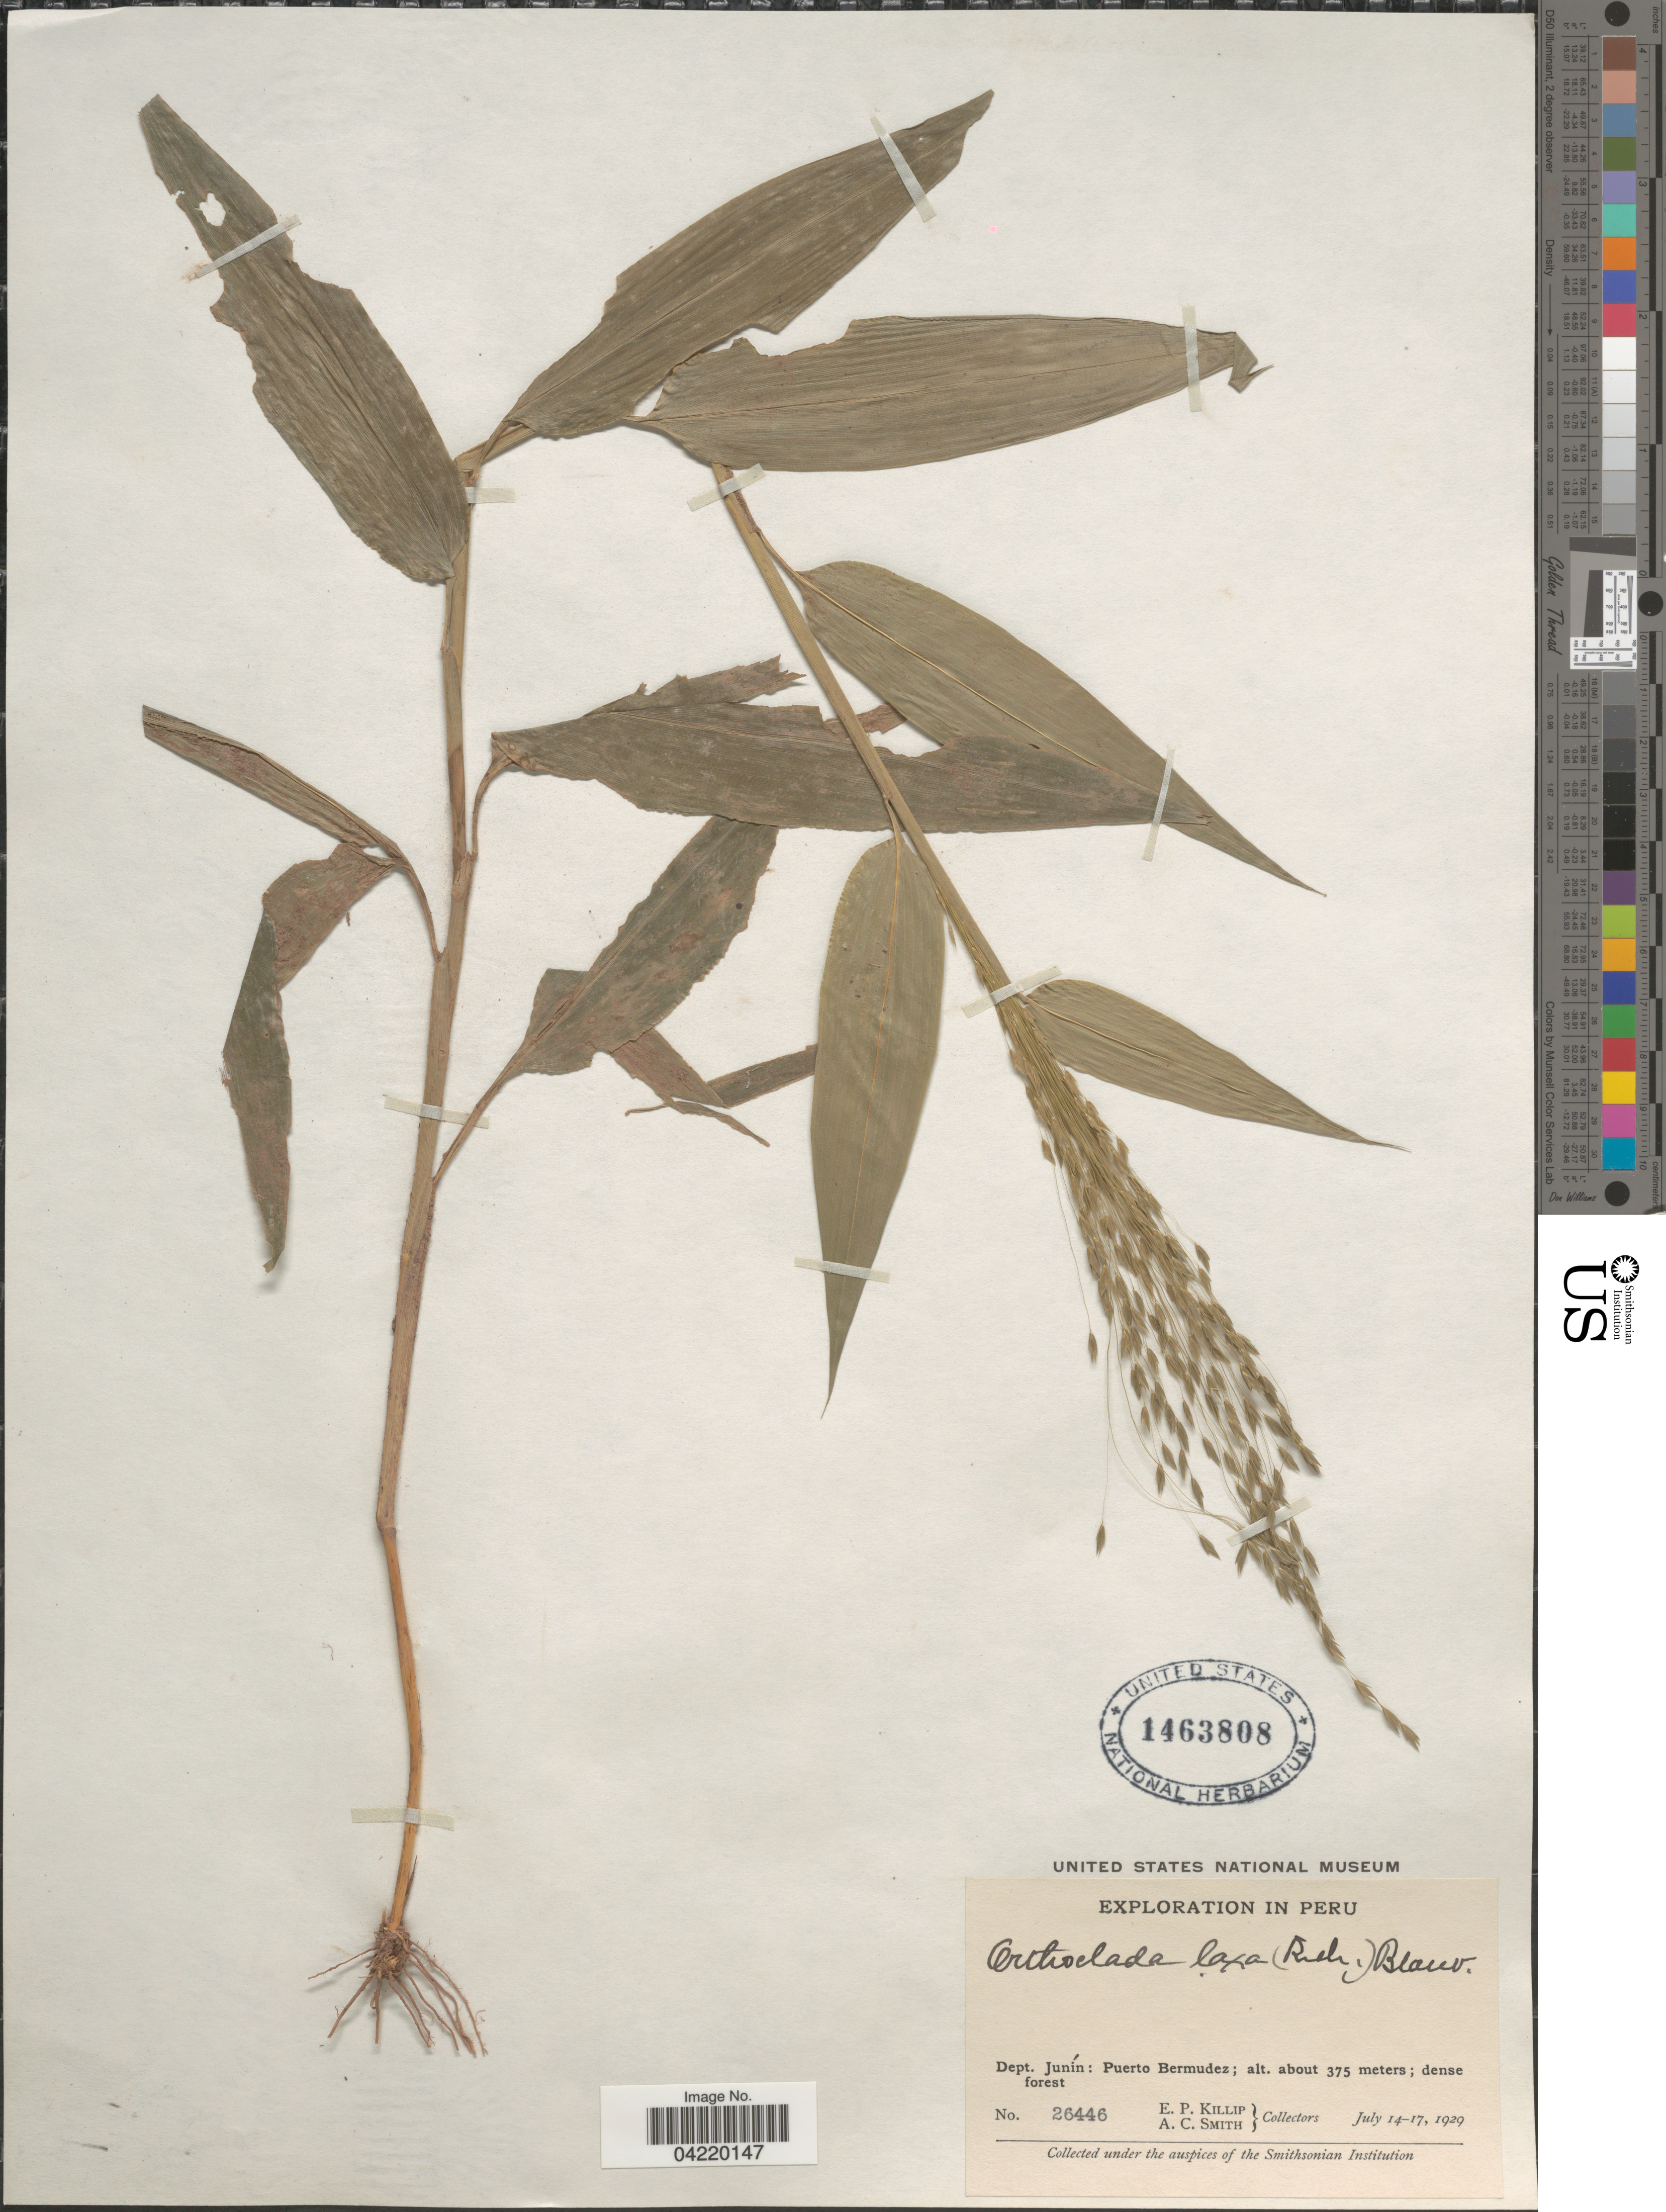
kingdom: Plantae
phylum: Tracheophyta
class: Liliopsida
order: Poales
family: Poaceae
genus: Orthoclada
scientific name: Orthoclada laxa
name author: P. Beauv.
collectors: E. P. Killip & A. C. Smith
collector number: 26446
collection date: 1929-07-14/1929-07-17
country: Peru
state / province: Junín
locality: Exploration in Peru. Dept. Junín: Puerto Bermudez.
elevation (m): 375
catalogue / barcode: US 1463808